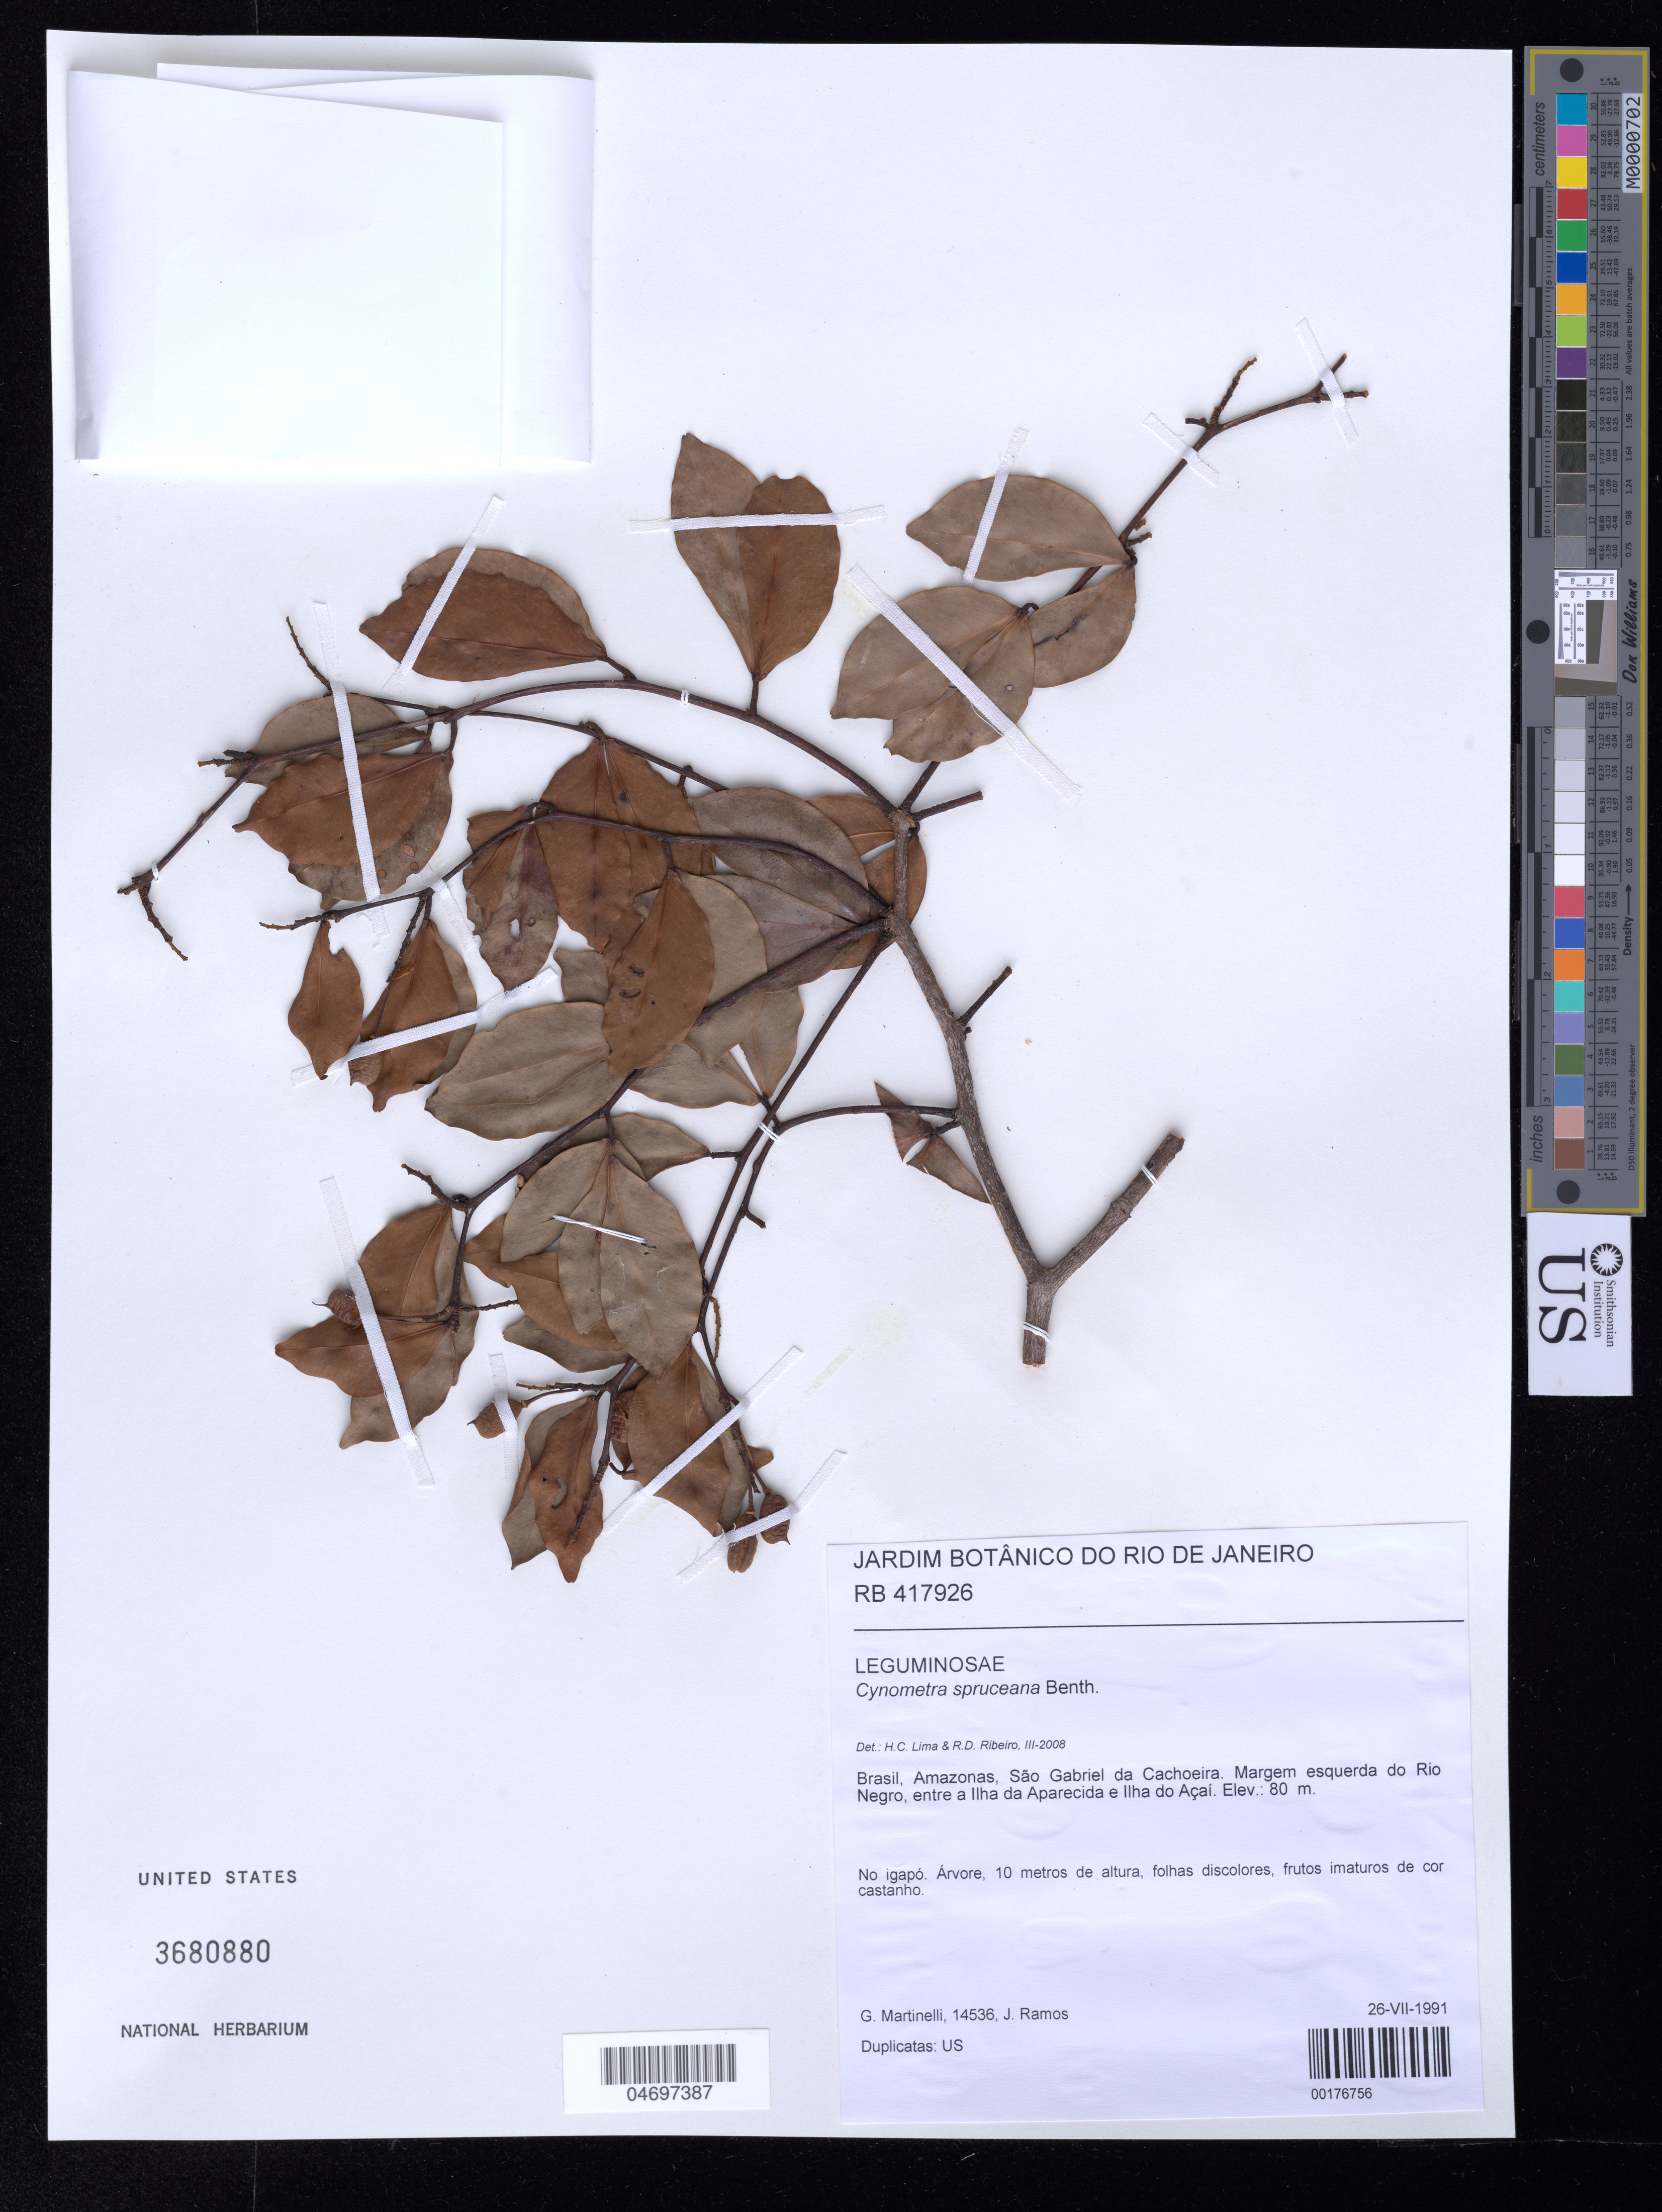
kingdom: Plantae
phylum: Tracheophyta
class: Magnoliopsida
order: Fabales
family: Fabaceae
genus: Cynometra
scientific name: Cynometra spruceana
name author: Benth. in Mart.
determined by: Lima, Haroldo C.; Graciano-Ribeiro, D.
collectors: G. Martinelli & J. Ramos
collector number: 14536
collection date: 1991-07-26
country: Brazil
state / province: Amazonas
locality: Sao Gabriel da Cachoeira. Margem esquerda do Rio Negro, entre a Ilha da Aparecida e Ilha do Acai.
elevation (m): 80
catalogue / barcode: US 3680880